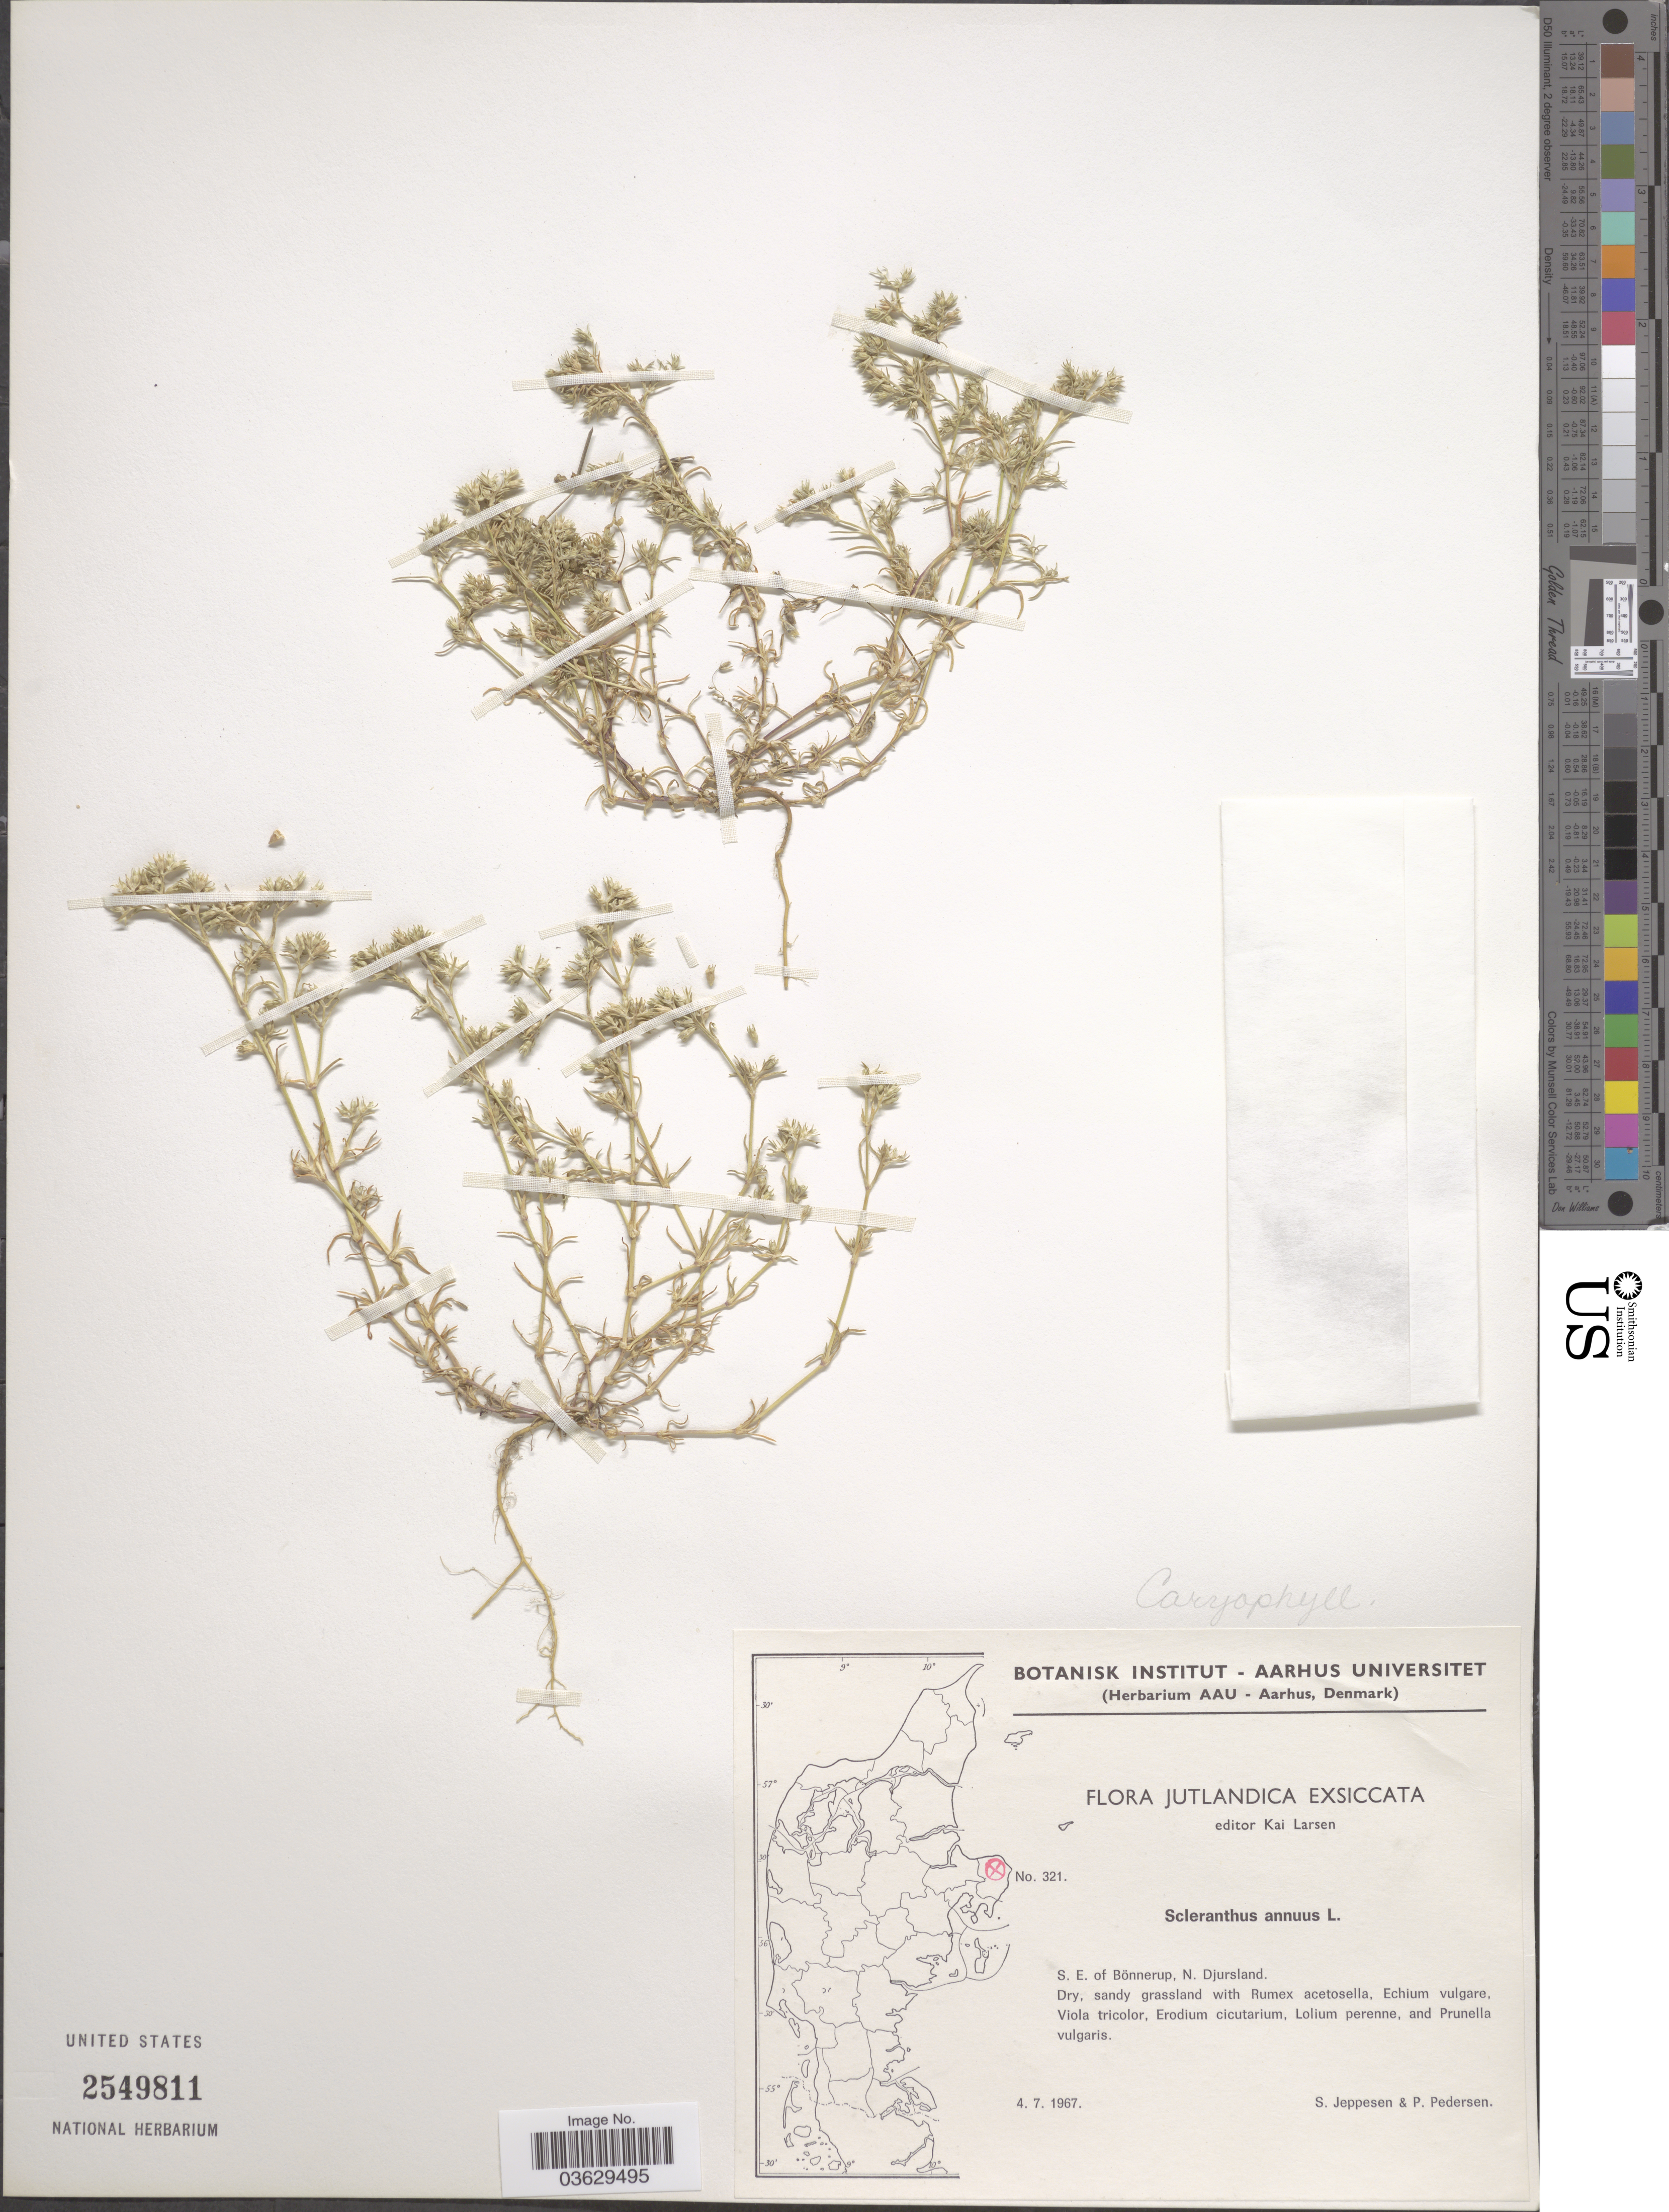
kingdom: Plantae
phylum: Tracheophyta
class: Magnoliopsida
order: Caryophyllales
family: Caryophyllaceae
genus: Scleranthus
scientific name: Scleranthus annuus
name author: L.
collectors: S. Jeppesen & P. Pedersen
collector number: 321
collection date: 1967-07-04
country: Denmark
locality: S.E. of Bönnerup, N. Djursland.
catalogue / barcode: US 2549811